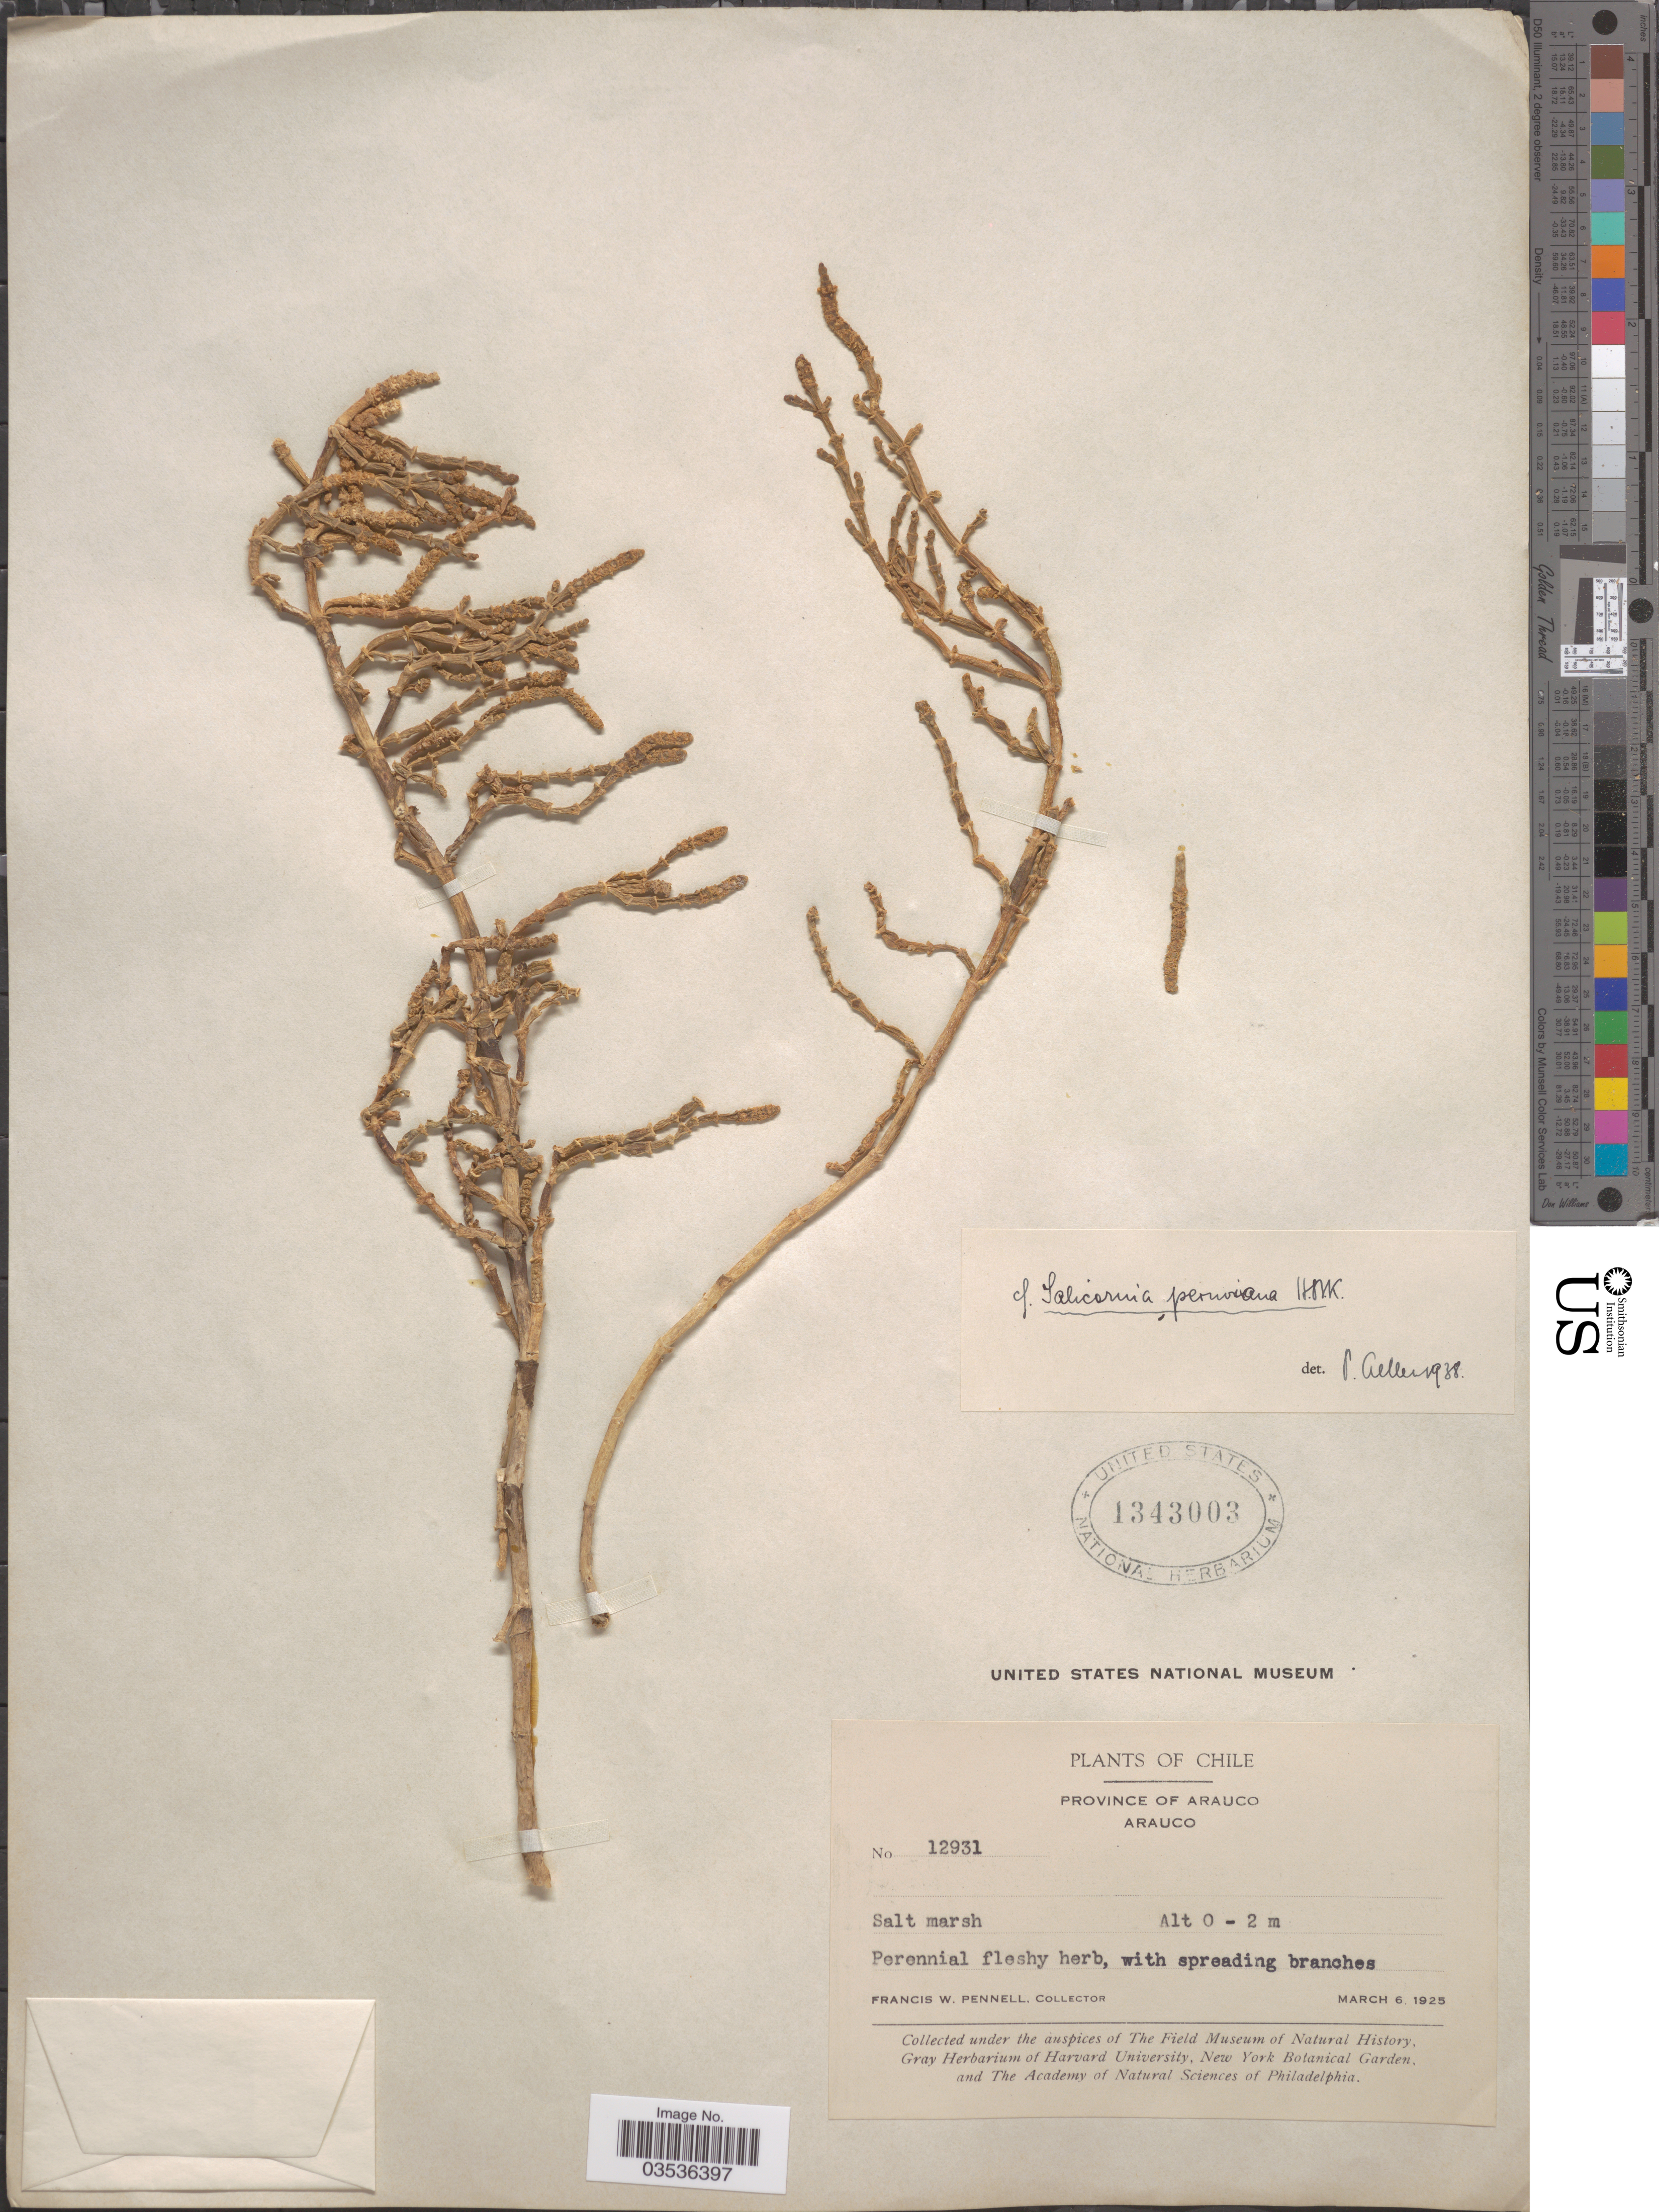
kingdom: Plantae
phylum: Tracheophyta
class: Magnoliopsida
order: Caryophyllales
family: Amaranthaceae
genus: Salicornia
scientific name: Salicornia fruticosa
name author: (L.) L.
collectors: F. W. Pennell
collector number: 12931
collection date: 1925-03-06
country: Chile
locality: Province of Arauco. Arauco.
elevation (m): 0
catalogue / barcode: US 1343003